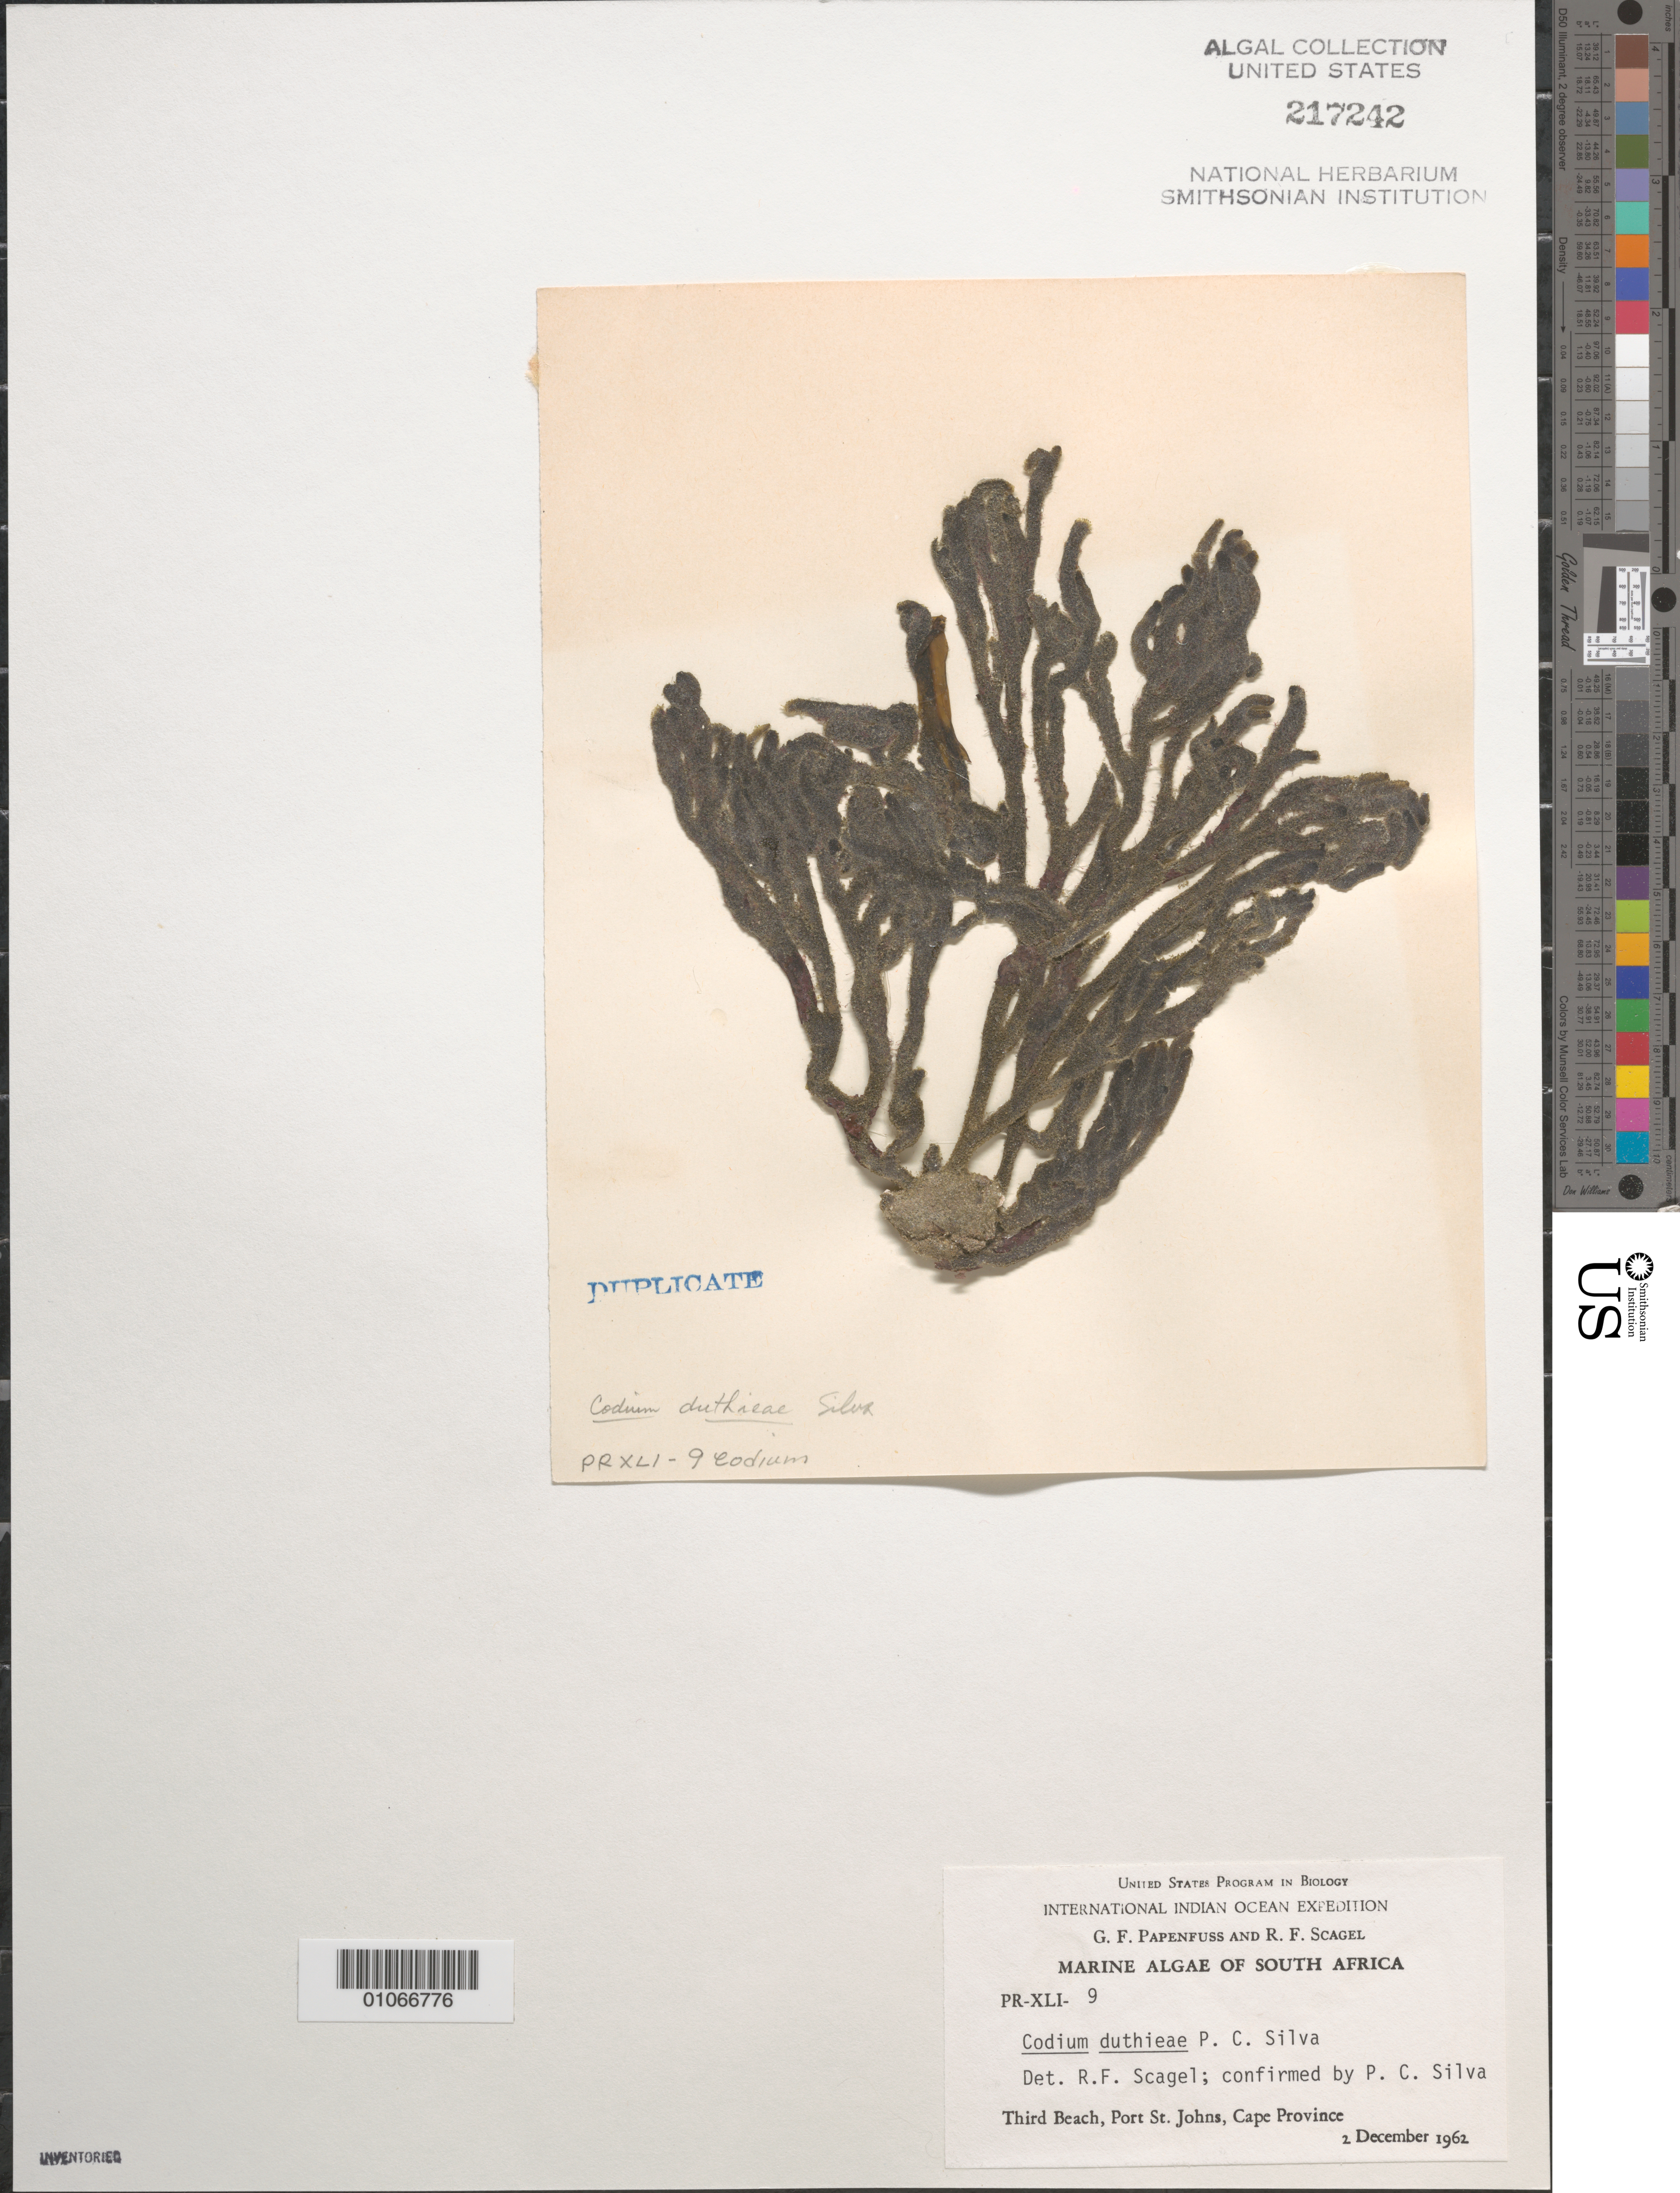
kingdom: Plantae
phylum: Chlorophyta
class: Ulvophyceae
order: Bryopsidales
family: Codiaceae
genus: Codium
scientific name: Codium duthieae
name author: P.C. Silva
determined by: Scagel, R. F.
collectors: G. Papenfuss & R. F. Scagel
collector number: PR-XLI-9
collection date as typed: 02 Dec 1962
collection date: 1962-12-02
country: South Africa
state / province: Eastern Cape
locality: Third Beach, Port St. Johns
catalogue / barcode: US 217242